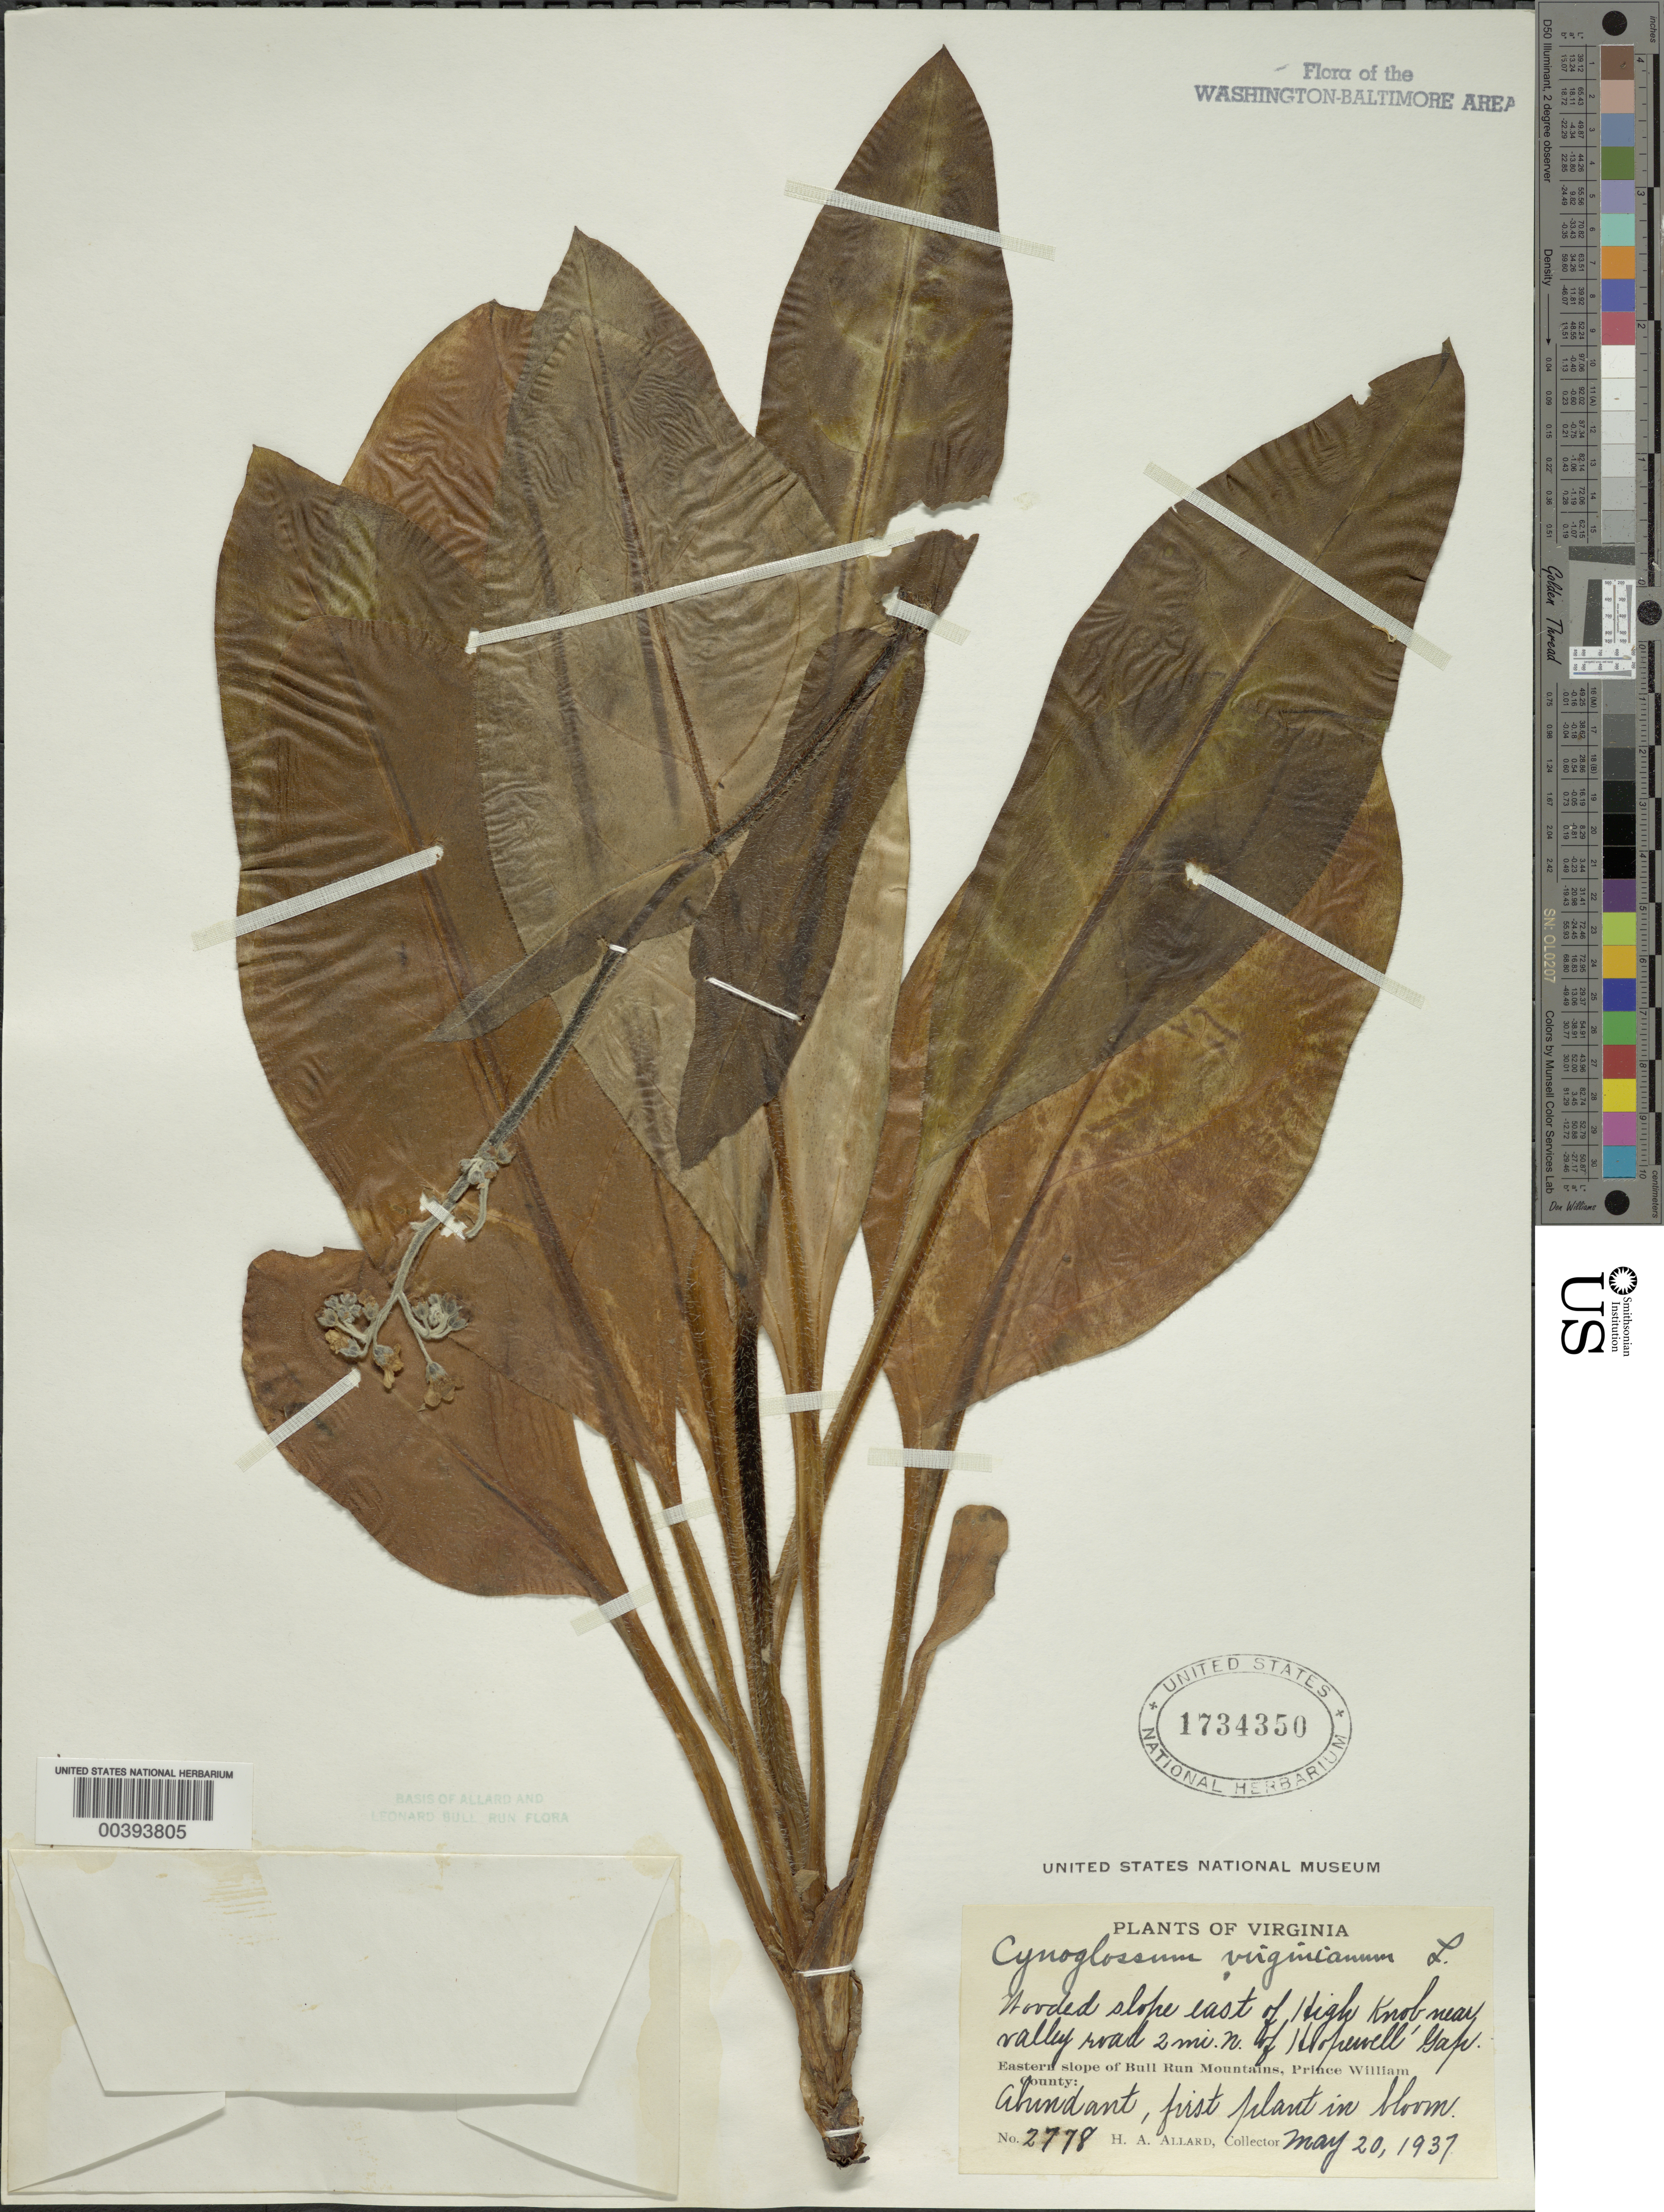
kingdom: Plantae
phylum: Tracheophyta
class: Magnoliopsida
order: Boraginales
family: Boraginaceae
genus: Cynoglossum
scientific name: Cynoglossum virginianum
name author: L.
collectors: H. A. Allard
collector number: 2778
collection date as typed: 20 May 1937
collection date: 1937-05-20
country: United States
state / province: Virginia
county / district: Prince William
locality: High Knob, north of Hopewell Gap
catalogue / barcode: US 1734350